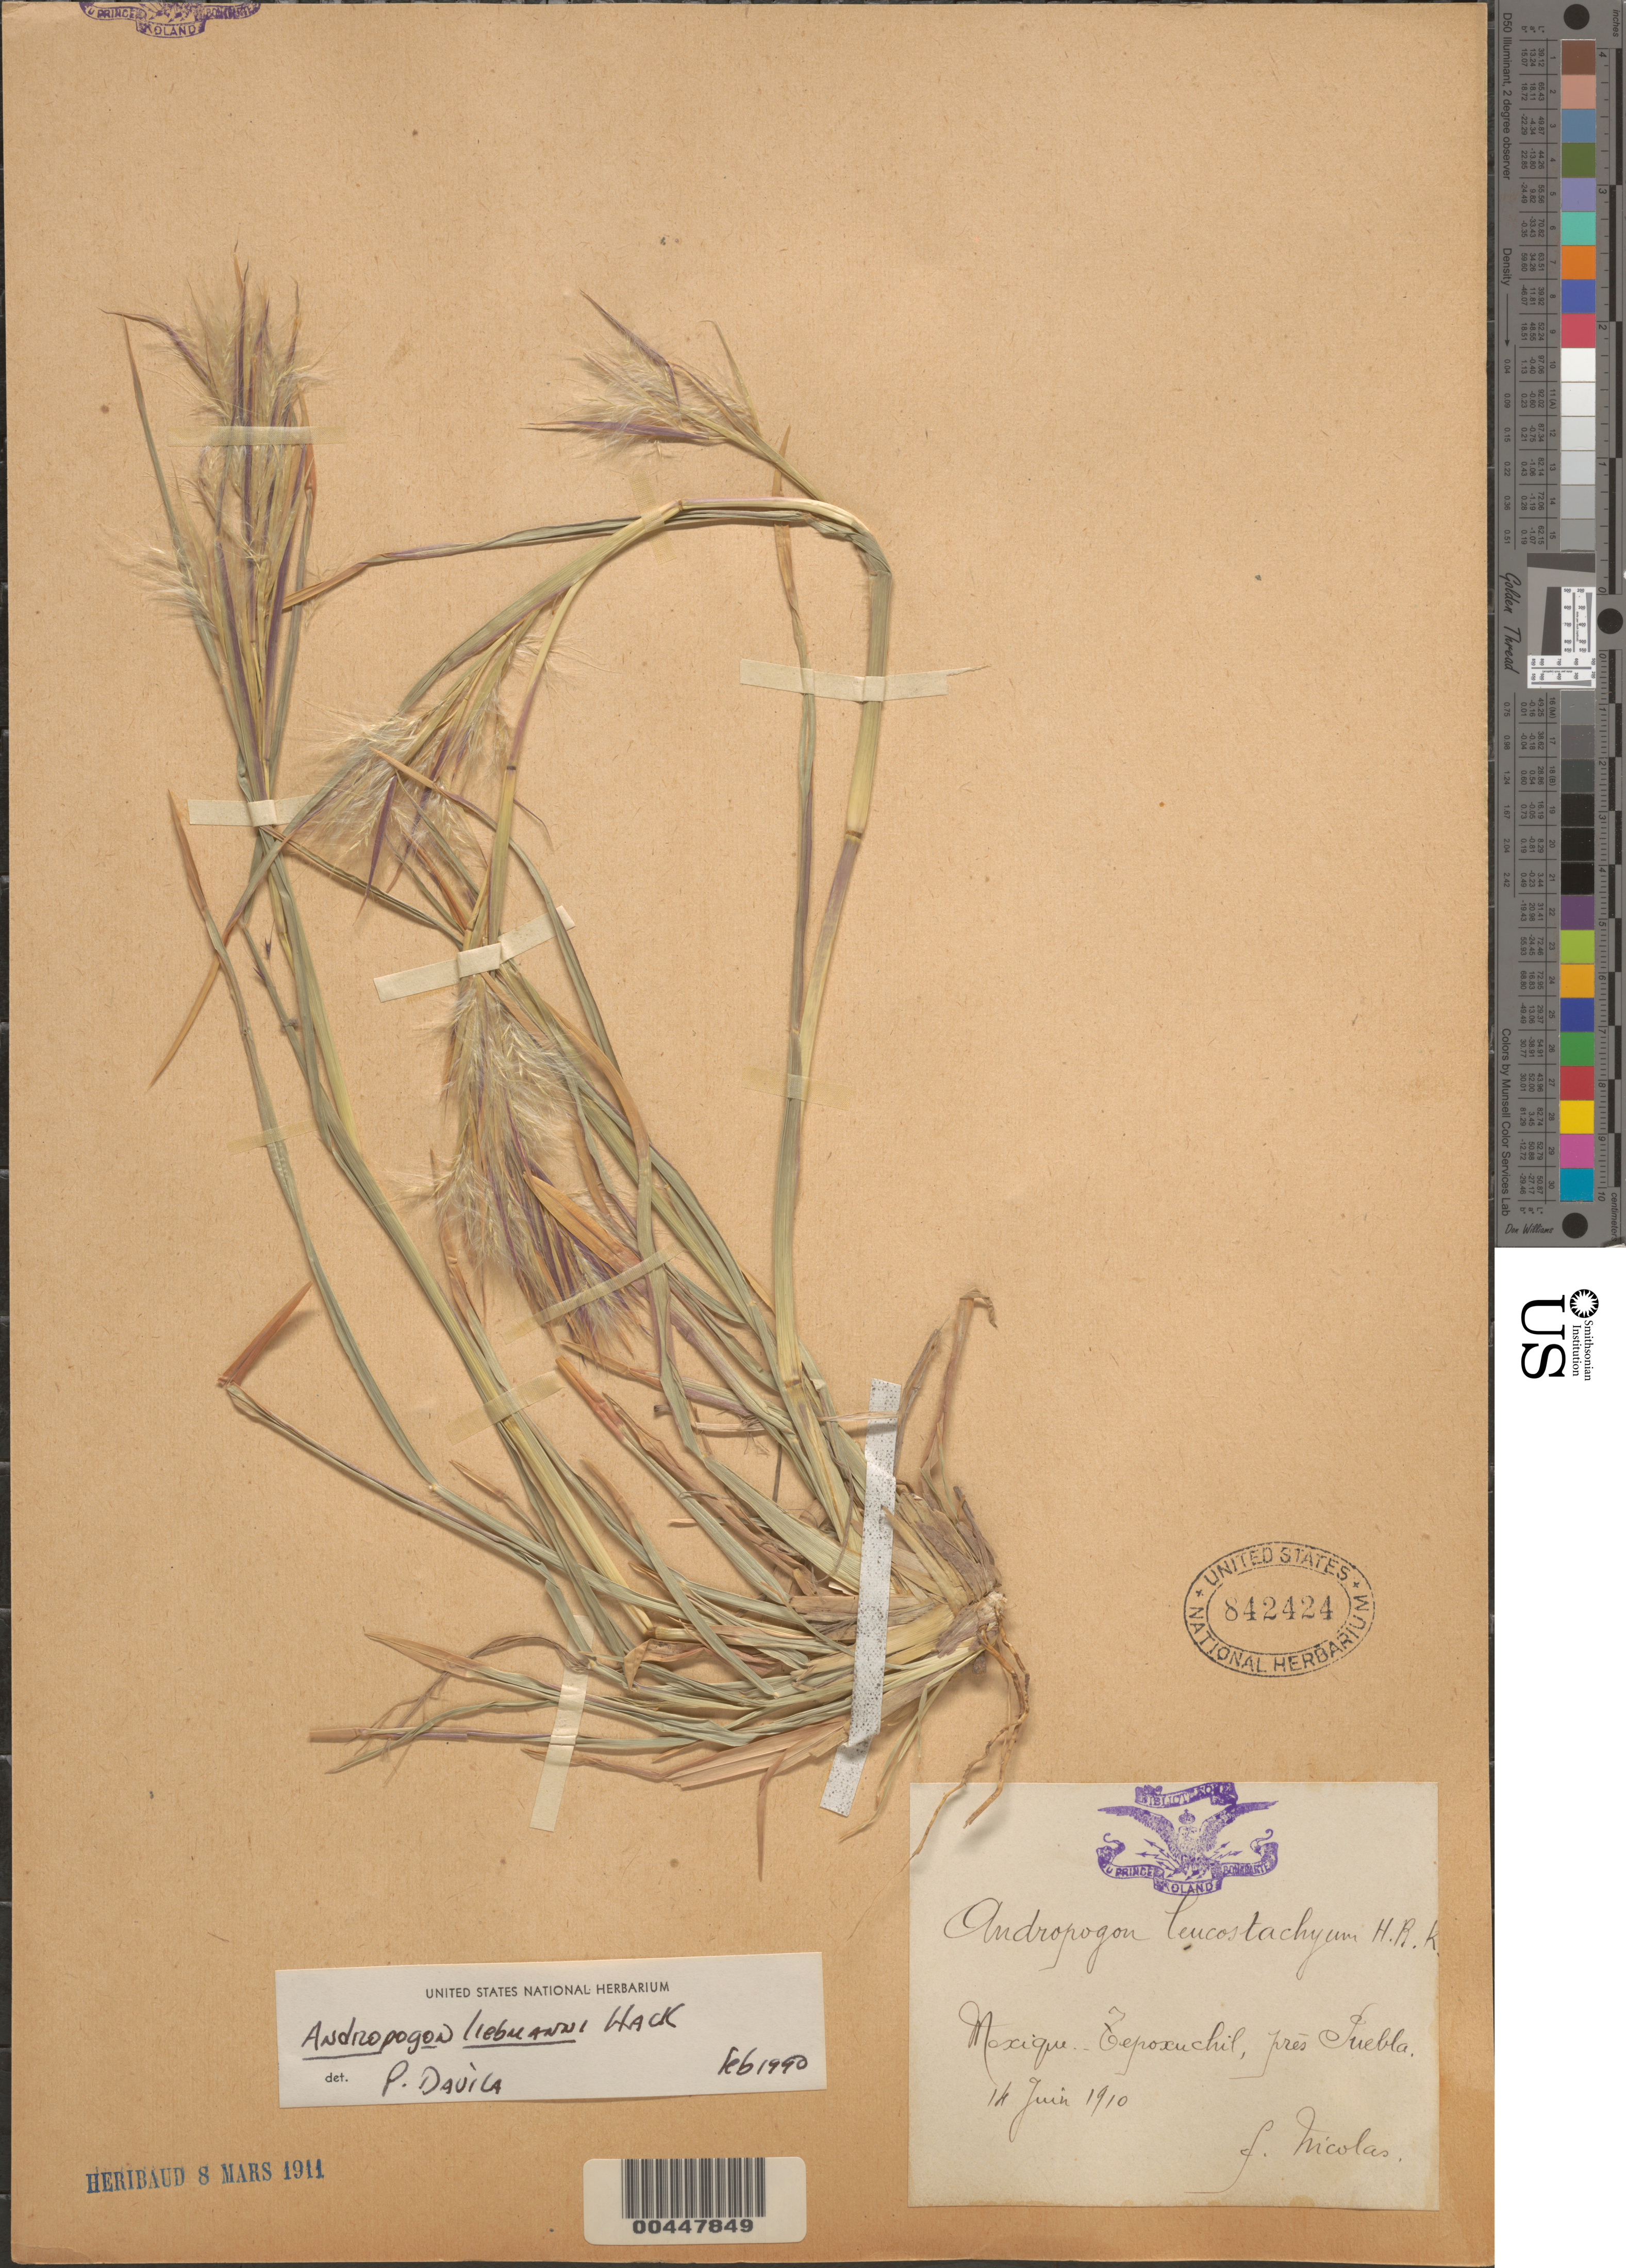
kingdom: Plantae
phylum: Tracheophyta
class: Liliopsida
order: Poales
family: Poaceae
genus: Andropogon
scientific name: Andropogon liebmannii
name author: Hack.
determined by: Dávila, P. D.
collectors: B. Nicolas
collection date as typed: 14 Jun 1910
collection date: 1910-06-14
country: Mexico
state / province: Puebla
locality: Tepoxuchil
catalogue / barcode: US 842424